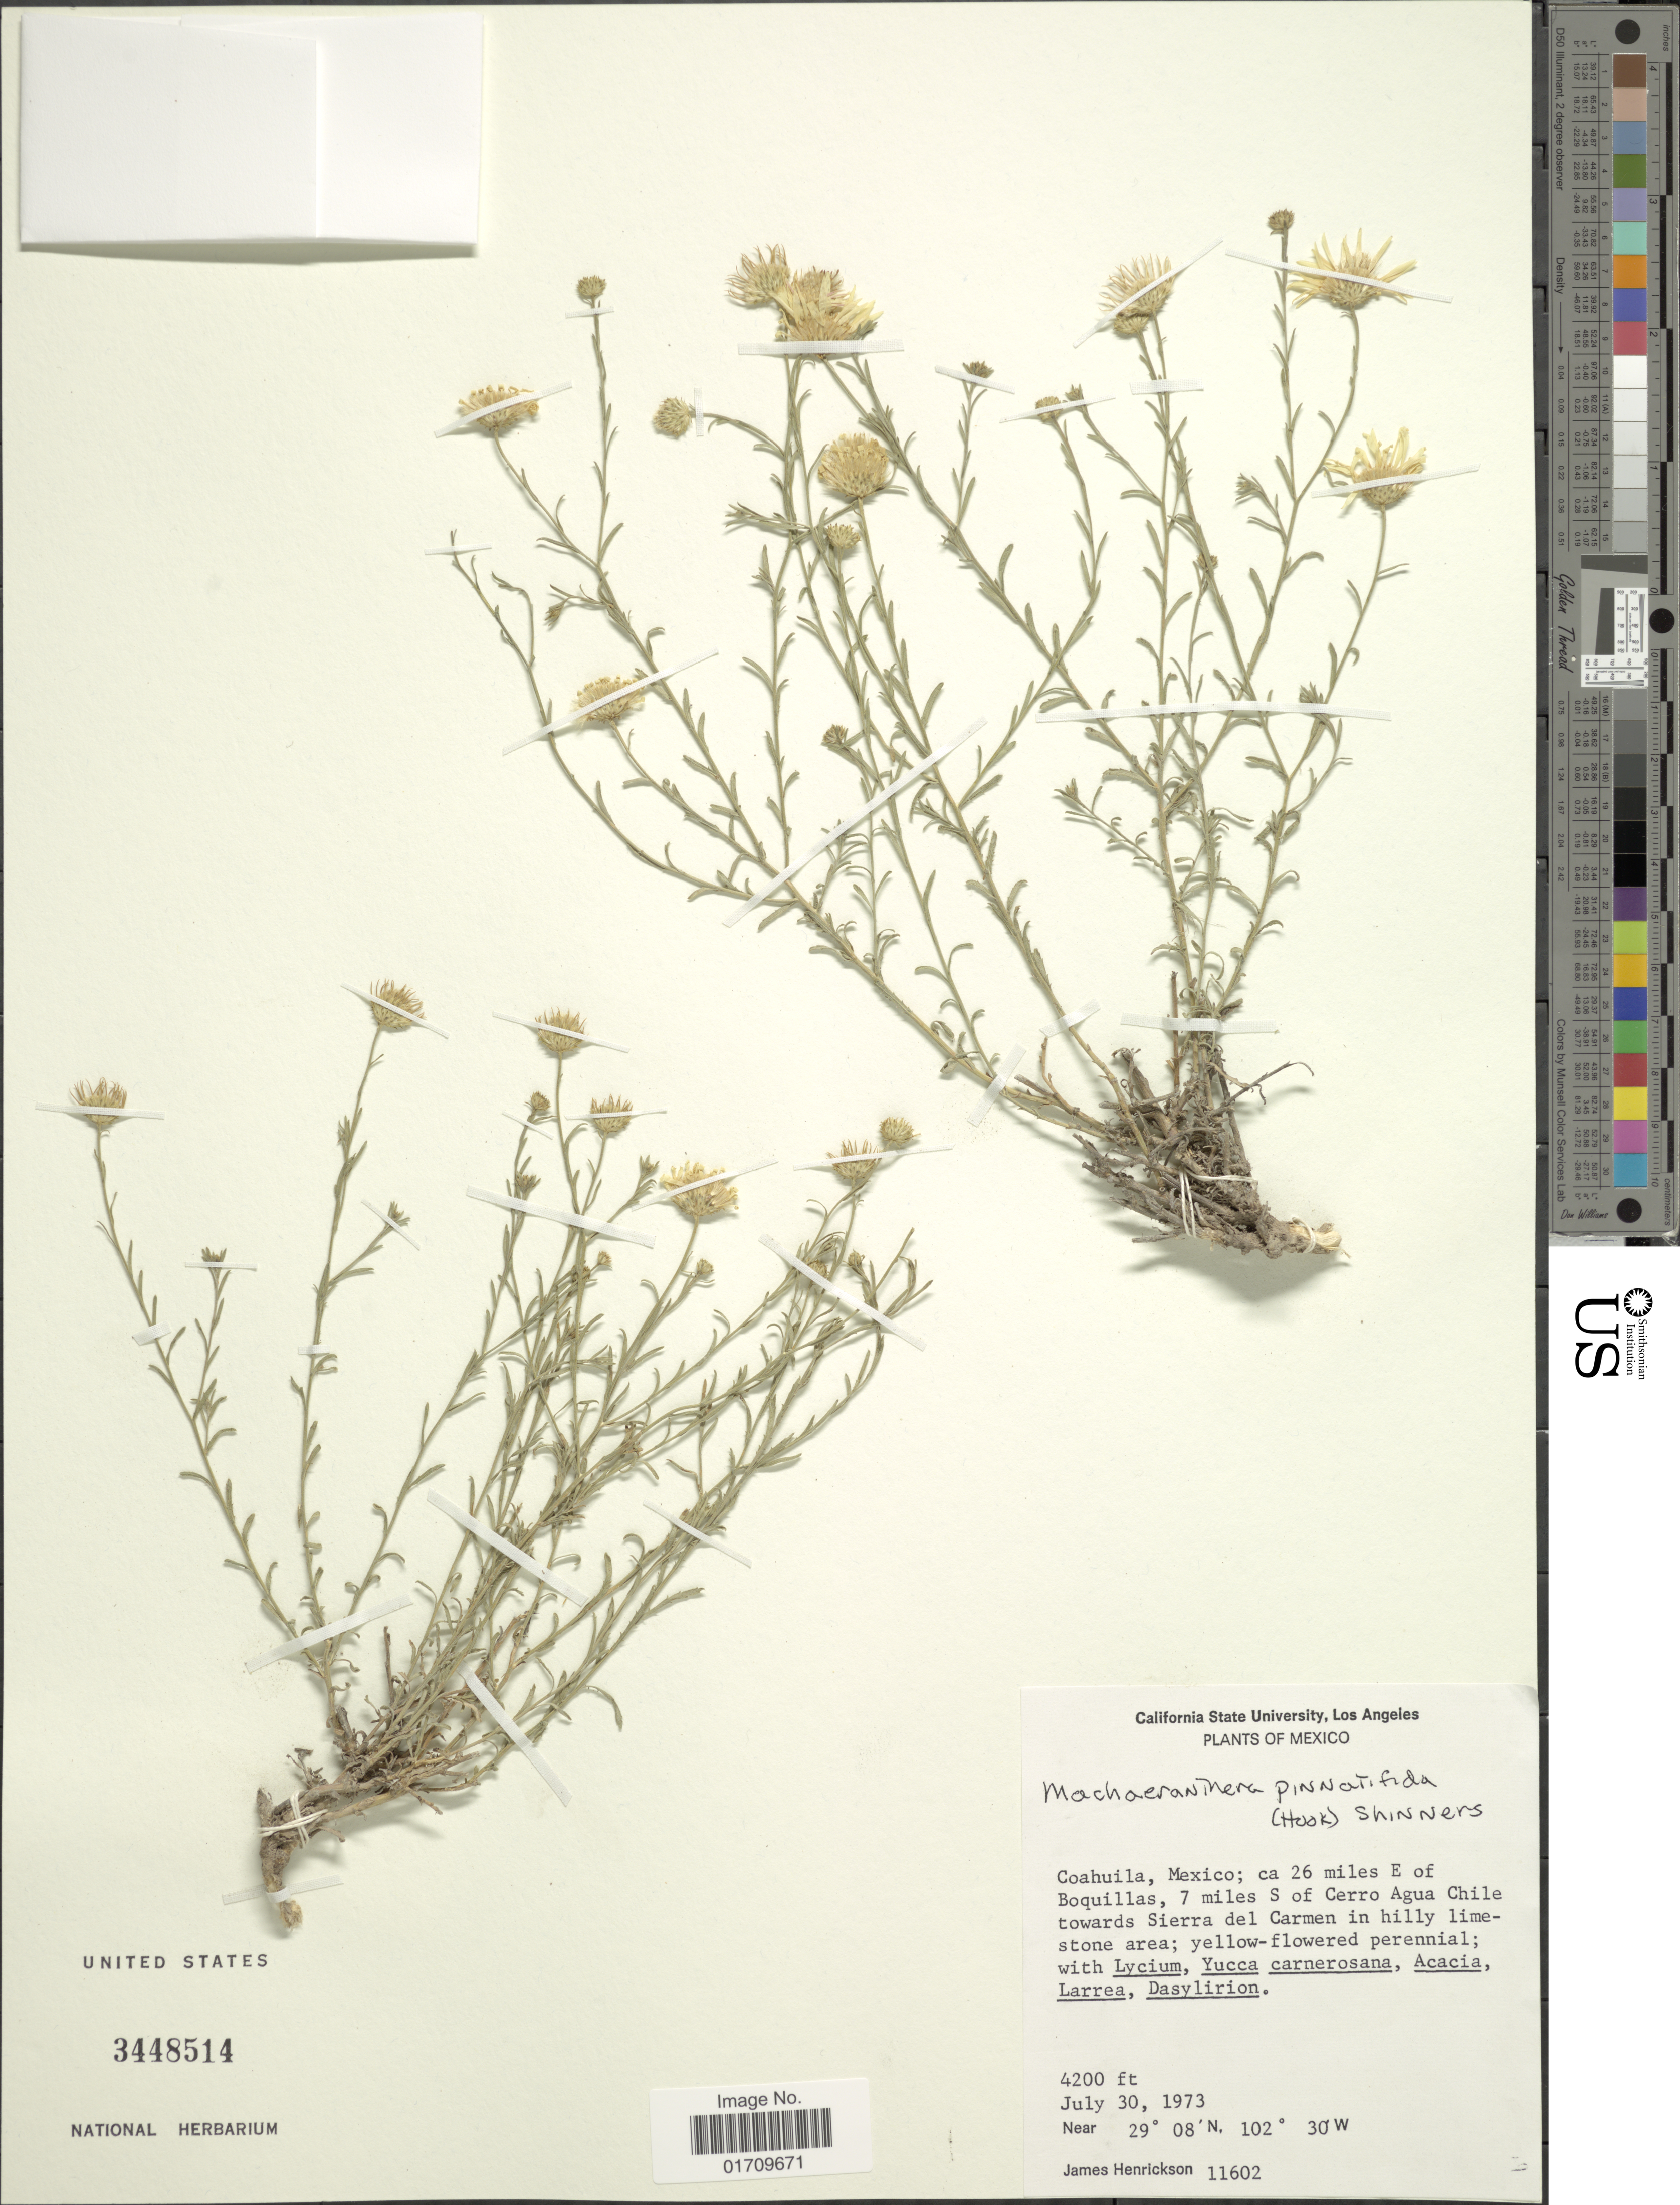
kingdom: Plantae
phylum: Tracheophyta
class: Magnoliopsida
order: Asterales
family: Asteraceae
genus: Machaeranthera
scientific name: Machaeranthera pinnatifida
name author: (Hook.) Shinners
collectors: J. Henrickson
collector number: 11602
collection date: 1973-07-30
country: Mexico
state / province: Coahuila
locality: Ca 26 miles E of Boquillas, 7 miles S of Cerro Agua Chile towards Sierra del Carmen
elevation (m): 1280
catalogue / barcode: US 3448514